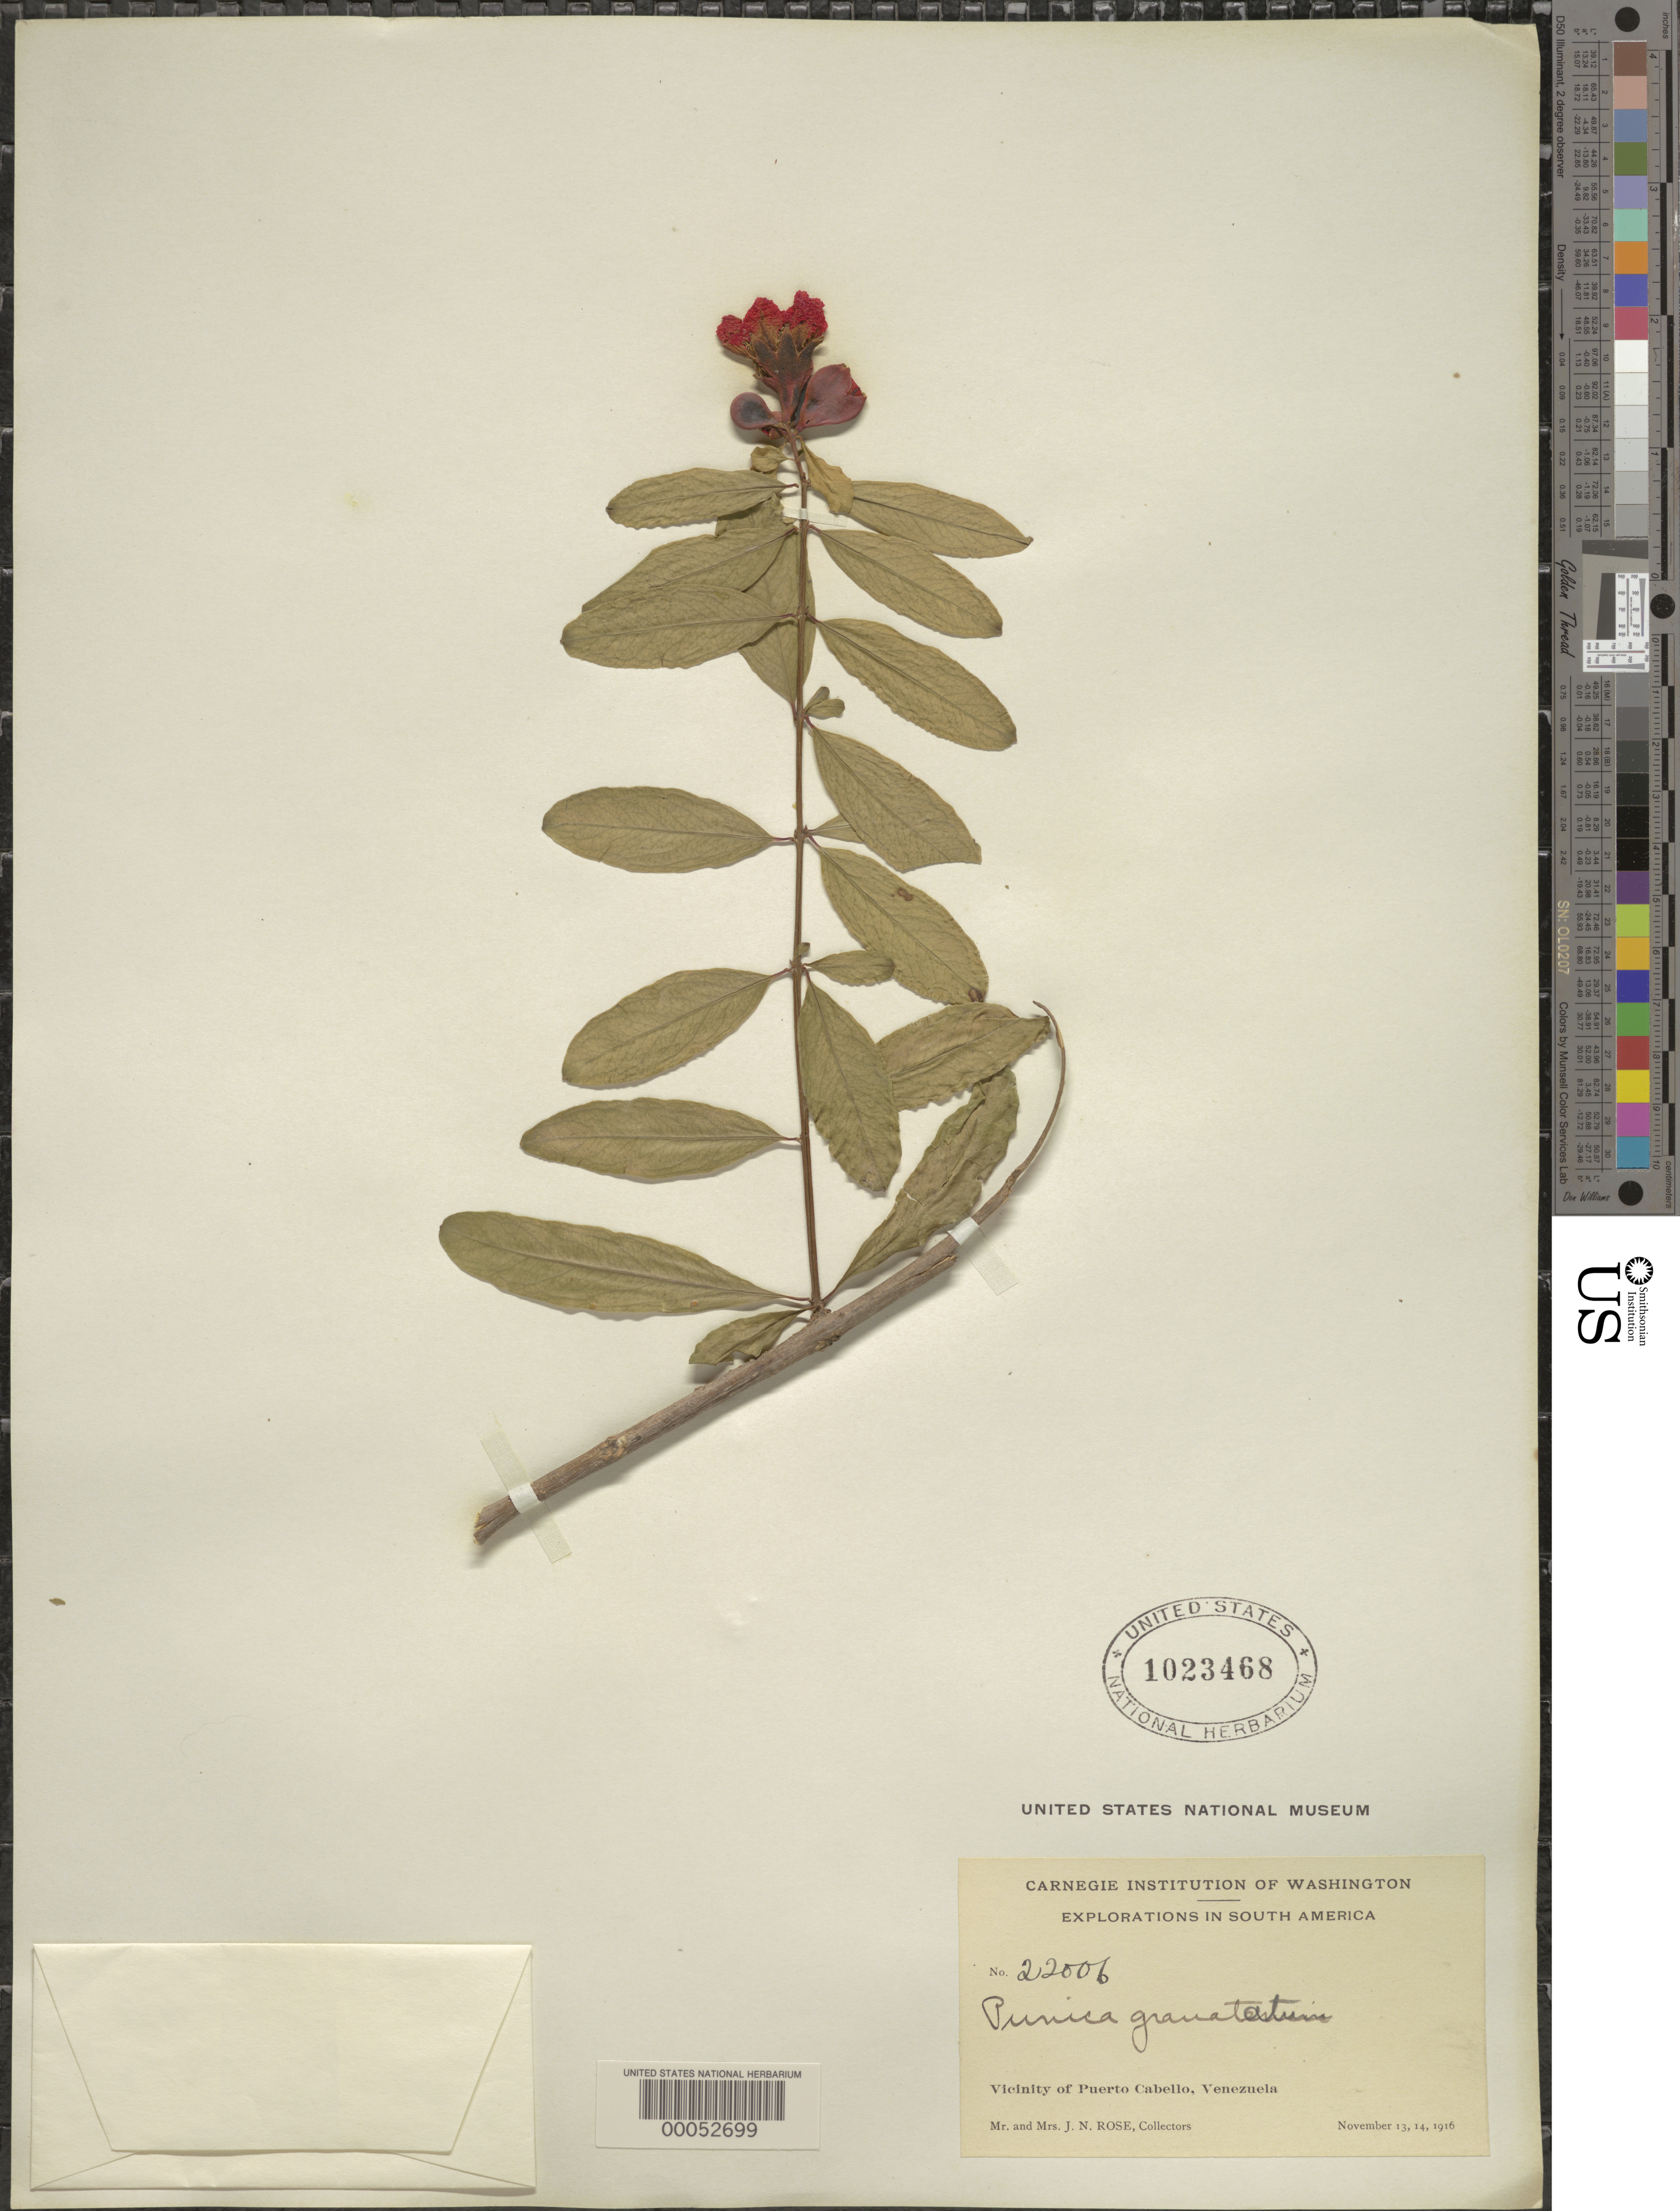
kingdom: Plantae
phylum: Tracheophyta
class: Magnoliopsida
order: Myrtales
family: Lythraceae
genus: Punica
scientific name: Punica granatum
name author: L.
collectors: J. N. Rose & J. M. Rose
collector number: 22006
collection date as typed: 13 Nov 1916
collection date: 1916-11-13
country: Venezuela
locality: Vicinity of Puerto Cabello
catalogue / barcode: US 1023468